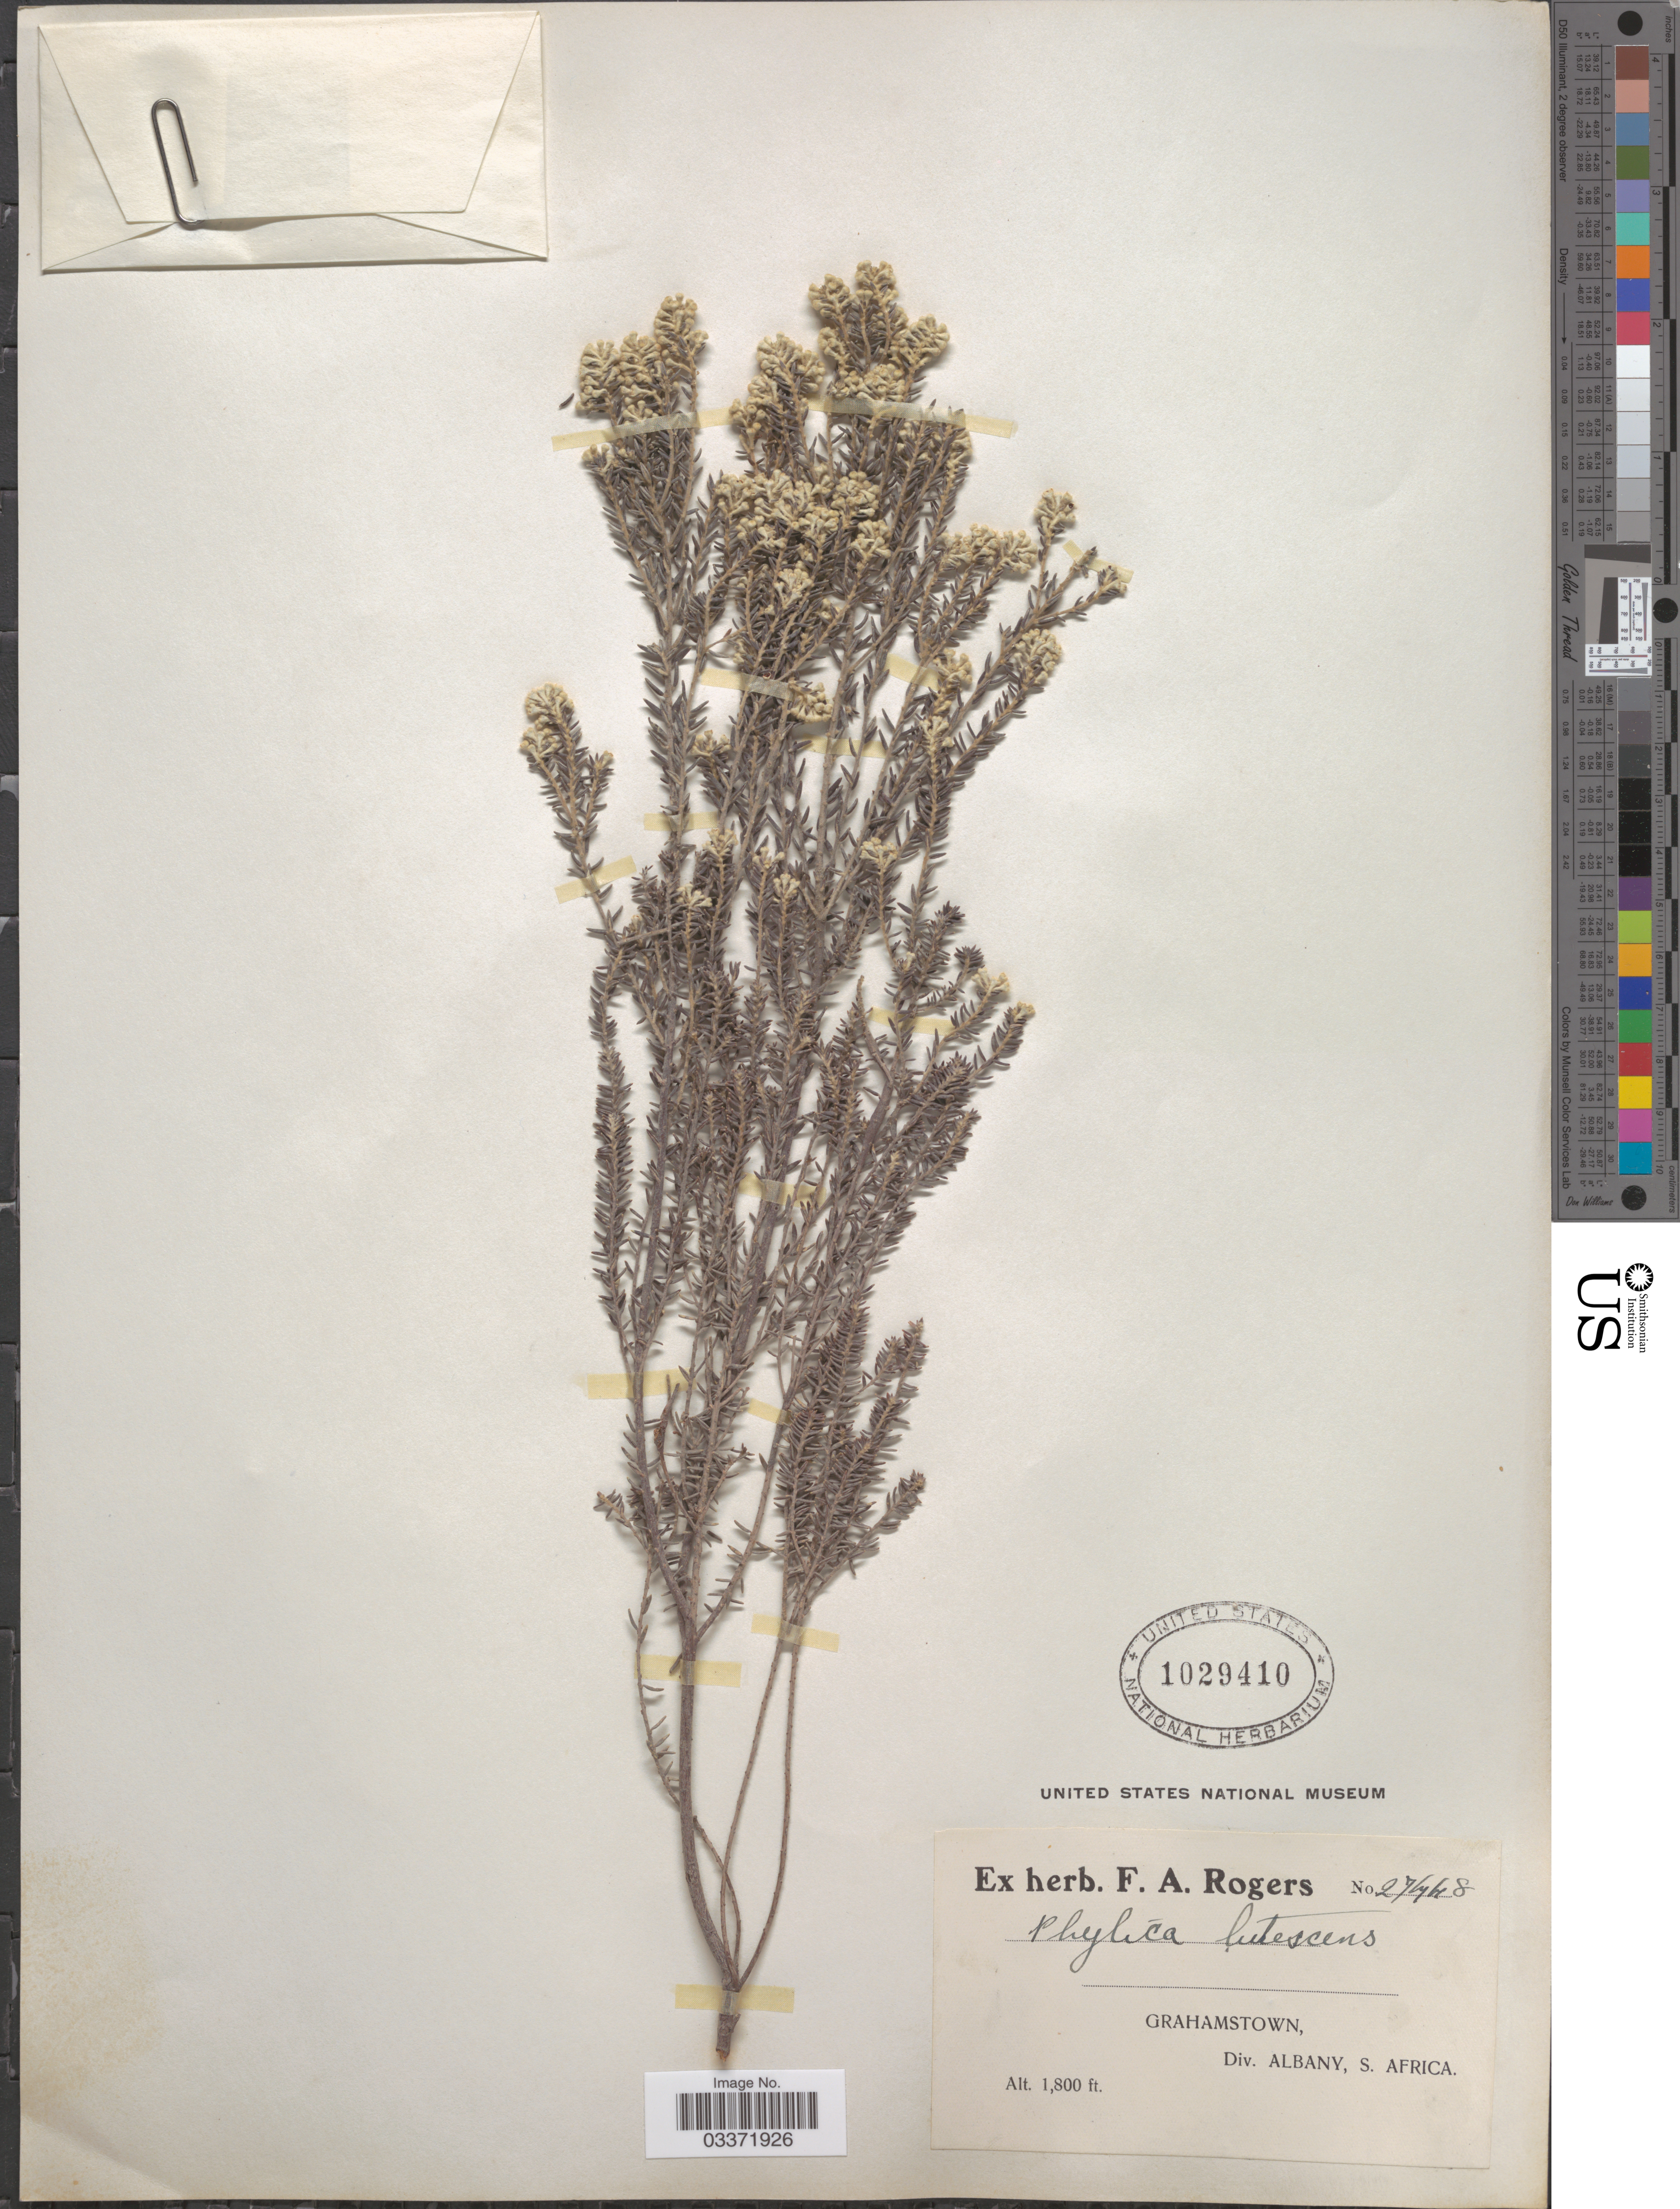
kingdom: Plantae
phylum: Tracheophyta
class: Magnoliopsida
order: Rosales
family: Rhamnaceae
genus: Phylica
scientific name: Phylica lutescens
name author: (Eckl. & Zeyh.) D. Dietr.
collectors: ex herb. F. A. Rogers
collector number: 27448*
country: South Africa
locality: Grahamstown, Div. Albany, S. Africa.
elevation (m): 549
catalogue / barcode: US 1029410